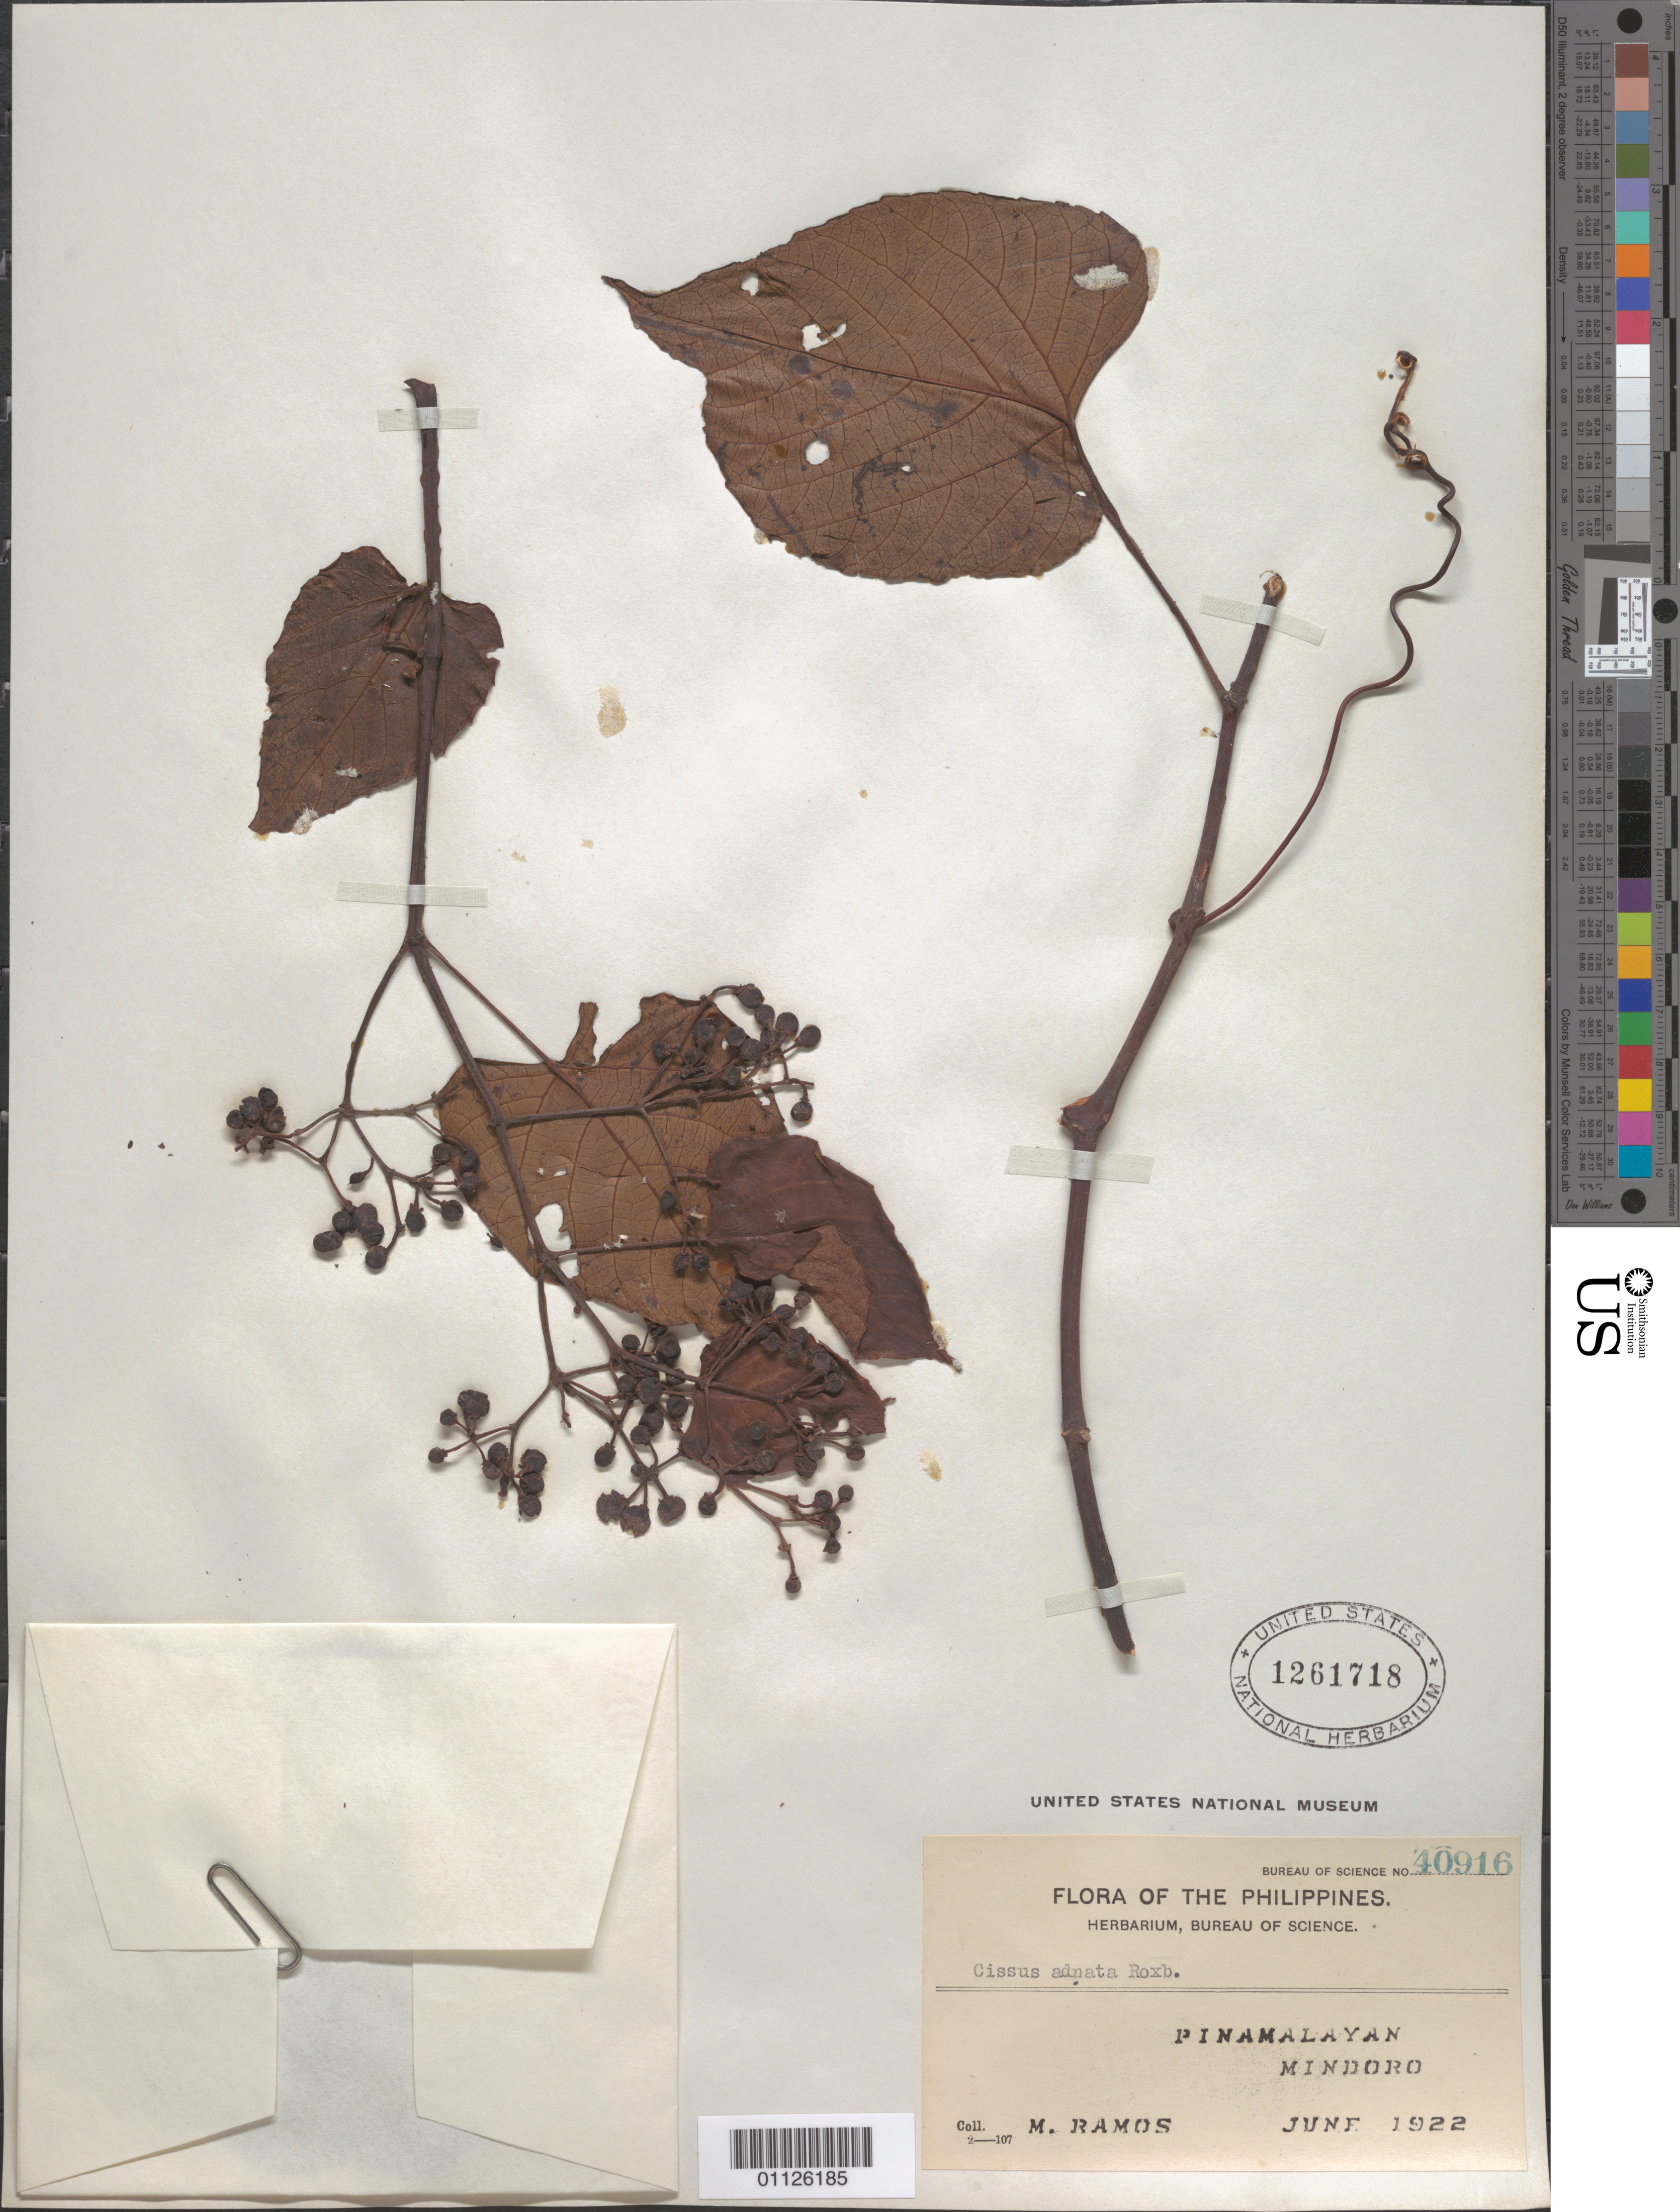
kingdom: Plantae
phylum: Tracheophyta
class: Magnoliopsida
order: Vitales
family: Vitaceae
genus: Cissus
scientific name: Cissus adnata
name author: Roxb.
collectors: M. Ramos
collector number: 40916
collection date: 1922-06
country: Philippines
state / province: Mimaropa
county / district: Mindoro Oriental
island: Mindoro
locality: Pinamalayan.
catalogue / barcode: US 1261718